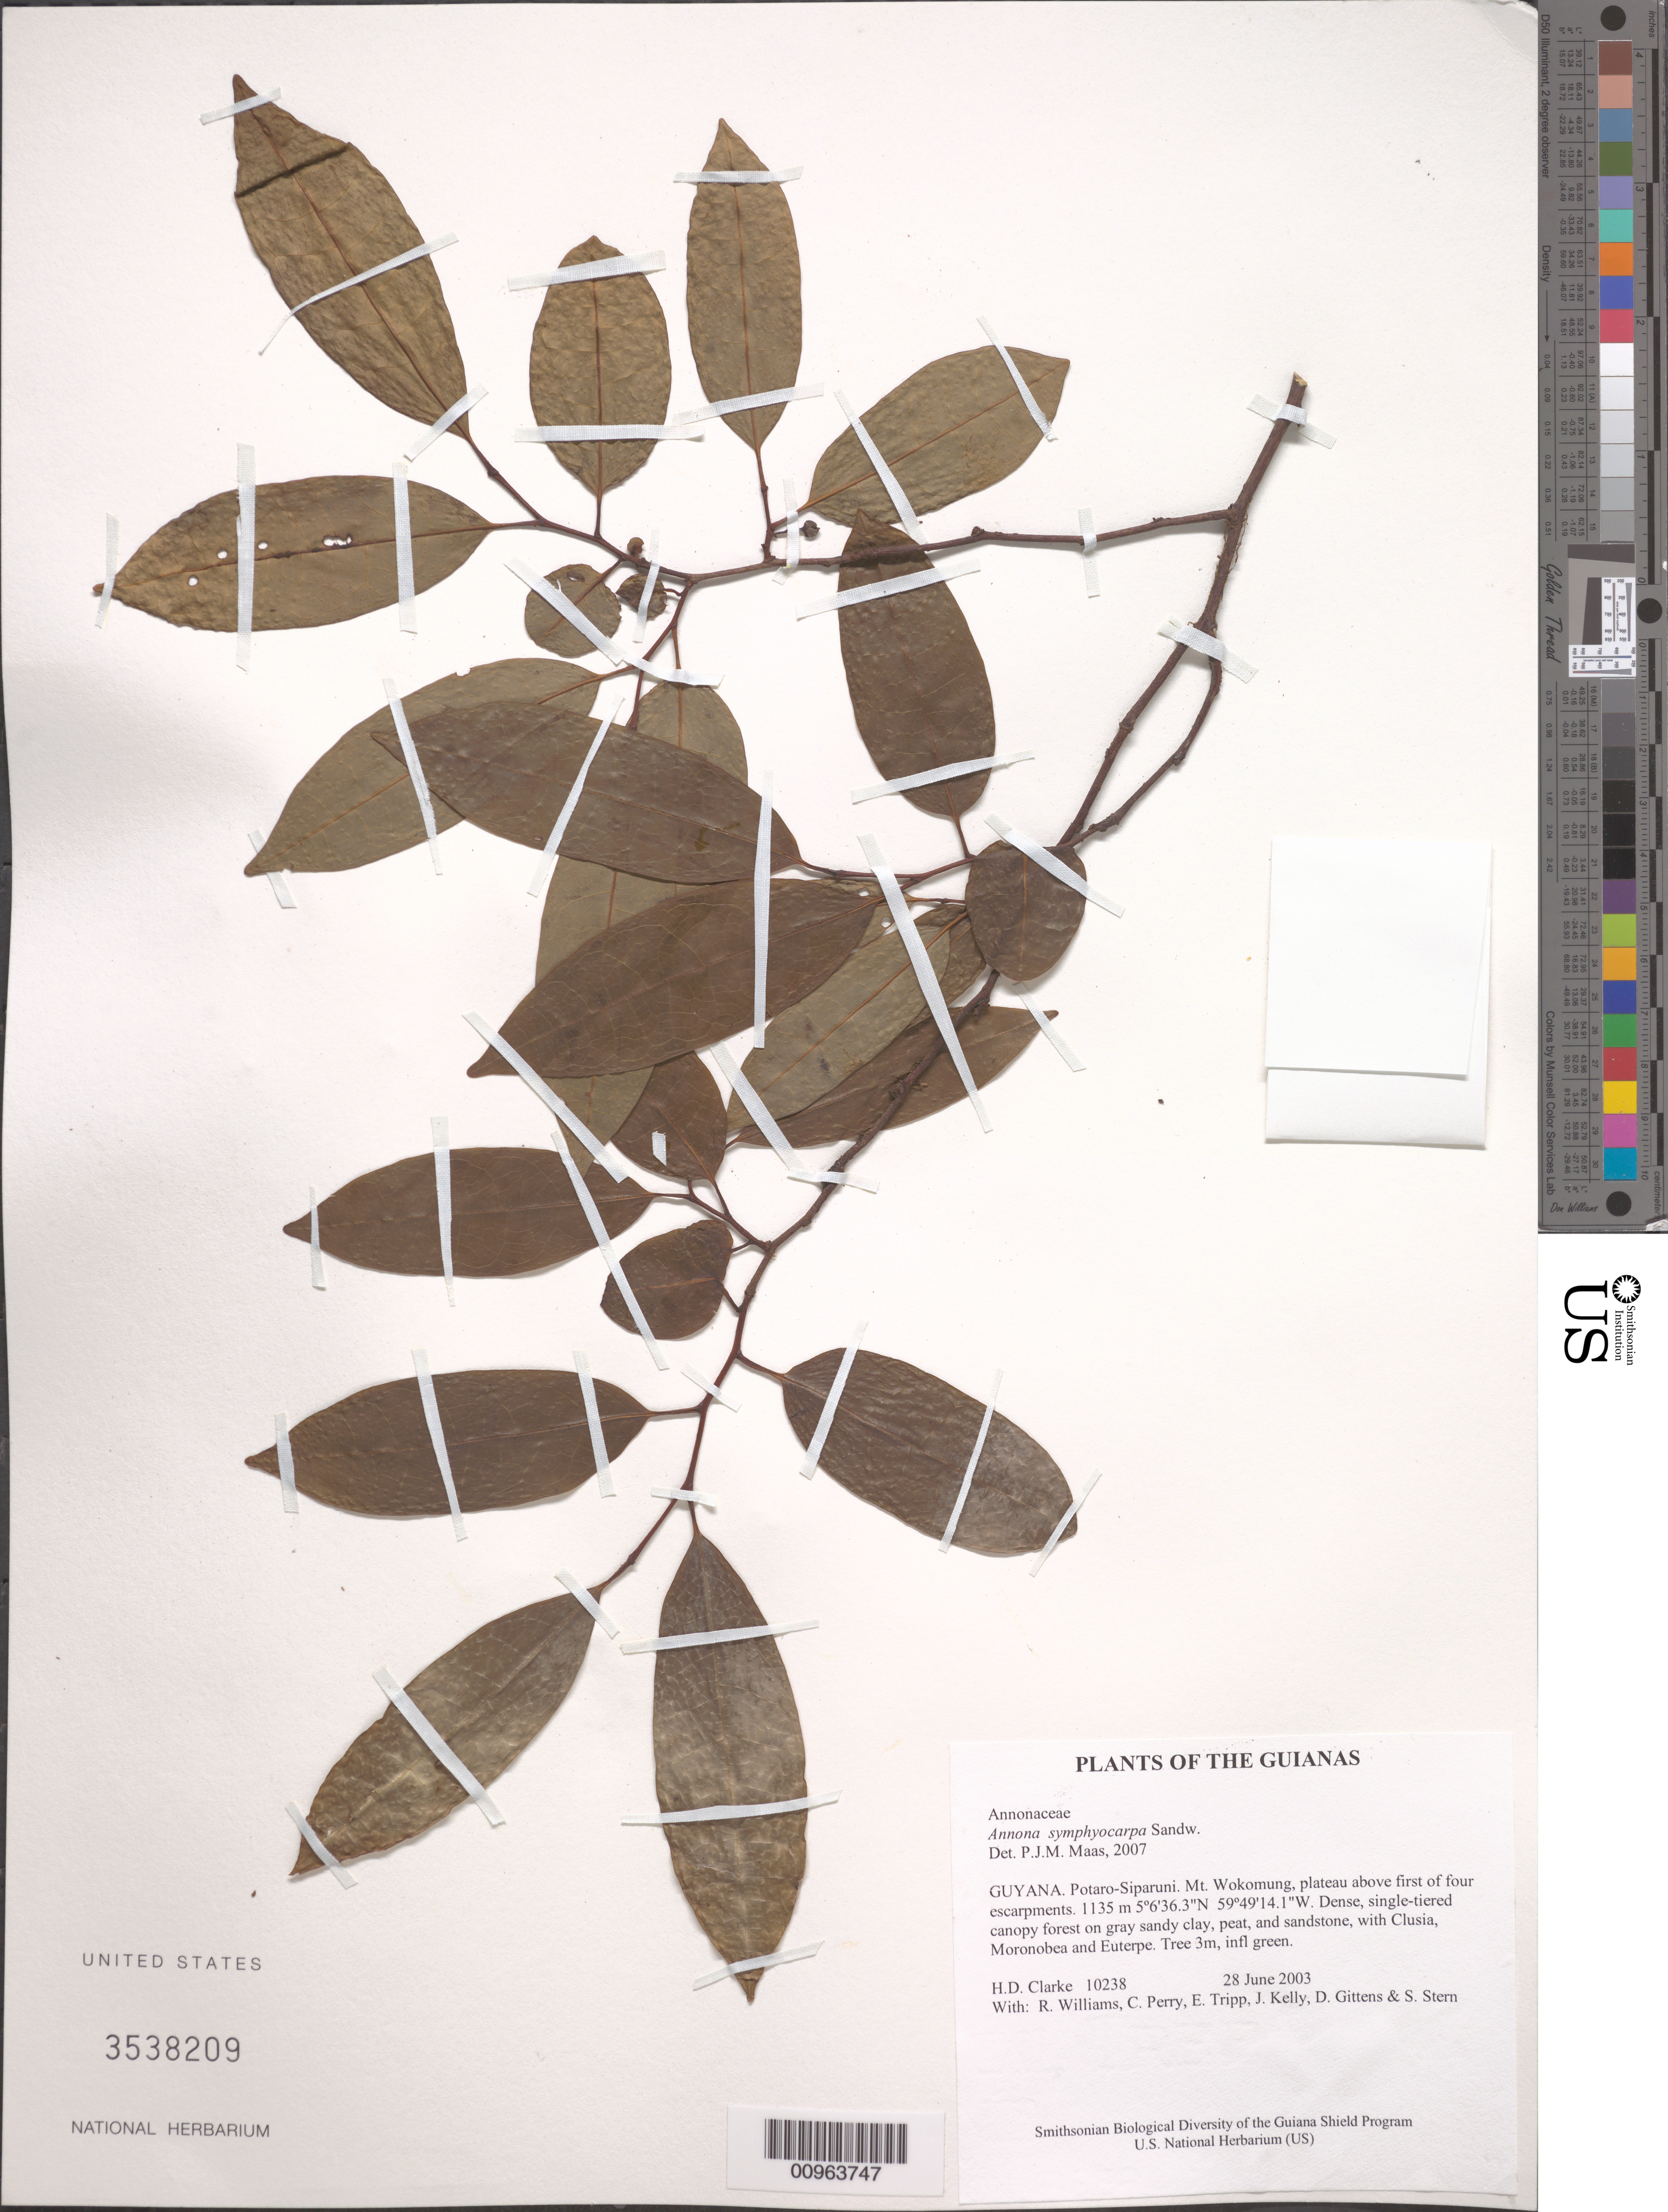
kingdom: Plantae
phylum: Tracheophyta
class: Magnoliopsida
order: Magnoliales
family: Annonaceae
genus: Annona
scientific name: Annona symphyocarpa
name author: Sandwith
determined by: Maas, Paul J. M.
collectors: H. D. Clarke, R. Williams, C. Perry, E. Tripp, J. Kelly, D. Gittens & S. R. Stern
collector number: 10238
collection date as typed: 28 June 2003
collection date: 2003-06-28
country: Guyana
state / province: Potaro-Siparuni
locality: Mt. Wokomung, plateau above first of four escarpments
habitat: Dense, single-tiered canopy forest on gray sandy clay, peat, and sandstone, with Clusia, Moronobea and Euterpe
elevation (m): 1135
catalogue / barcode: US 3538209